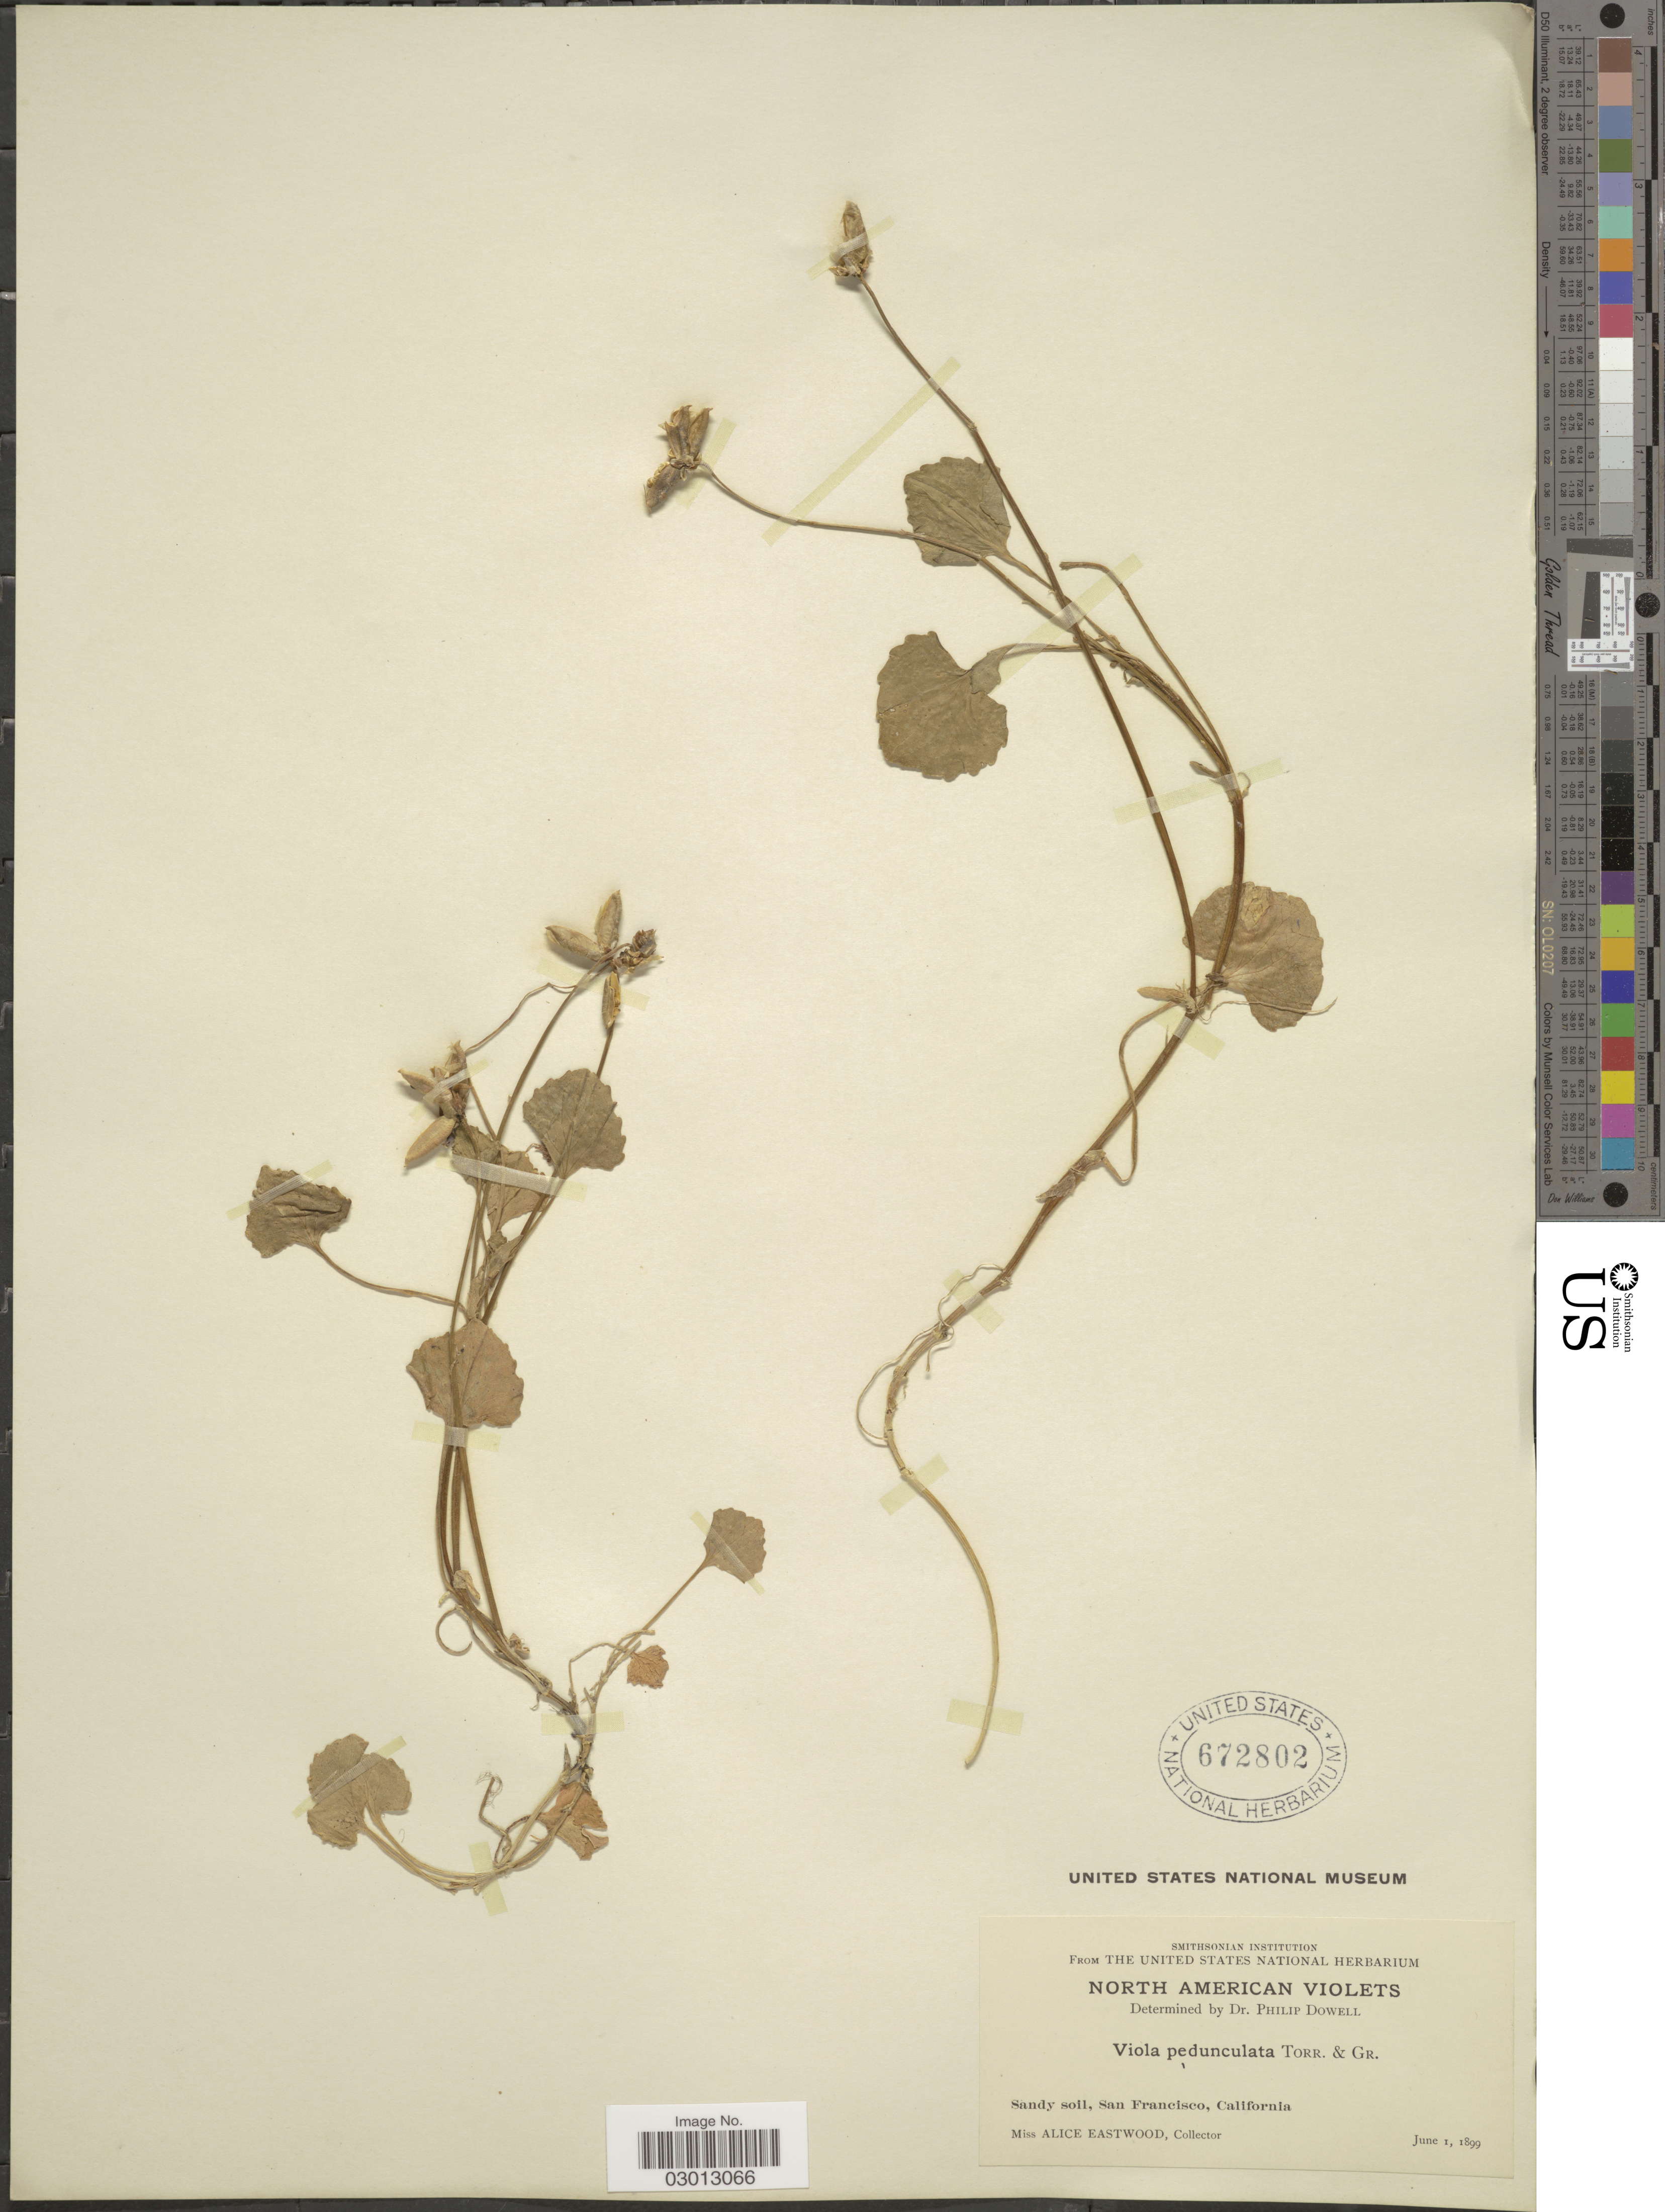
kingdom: Plantae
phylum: Tracheophyta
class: Magnoliopsida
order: Malpighiales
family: Violaceae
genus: Viola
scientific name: Viola pedunculata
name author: Torr. & A. Gray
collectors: A. Eastwood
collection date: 1899-06-01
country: United States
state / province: California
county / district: San Francisco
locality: Sandy soil, San Francisco.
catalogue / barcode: US 672802